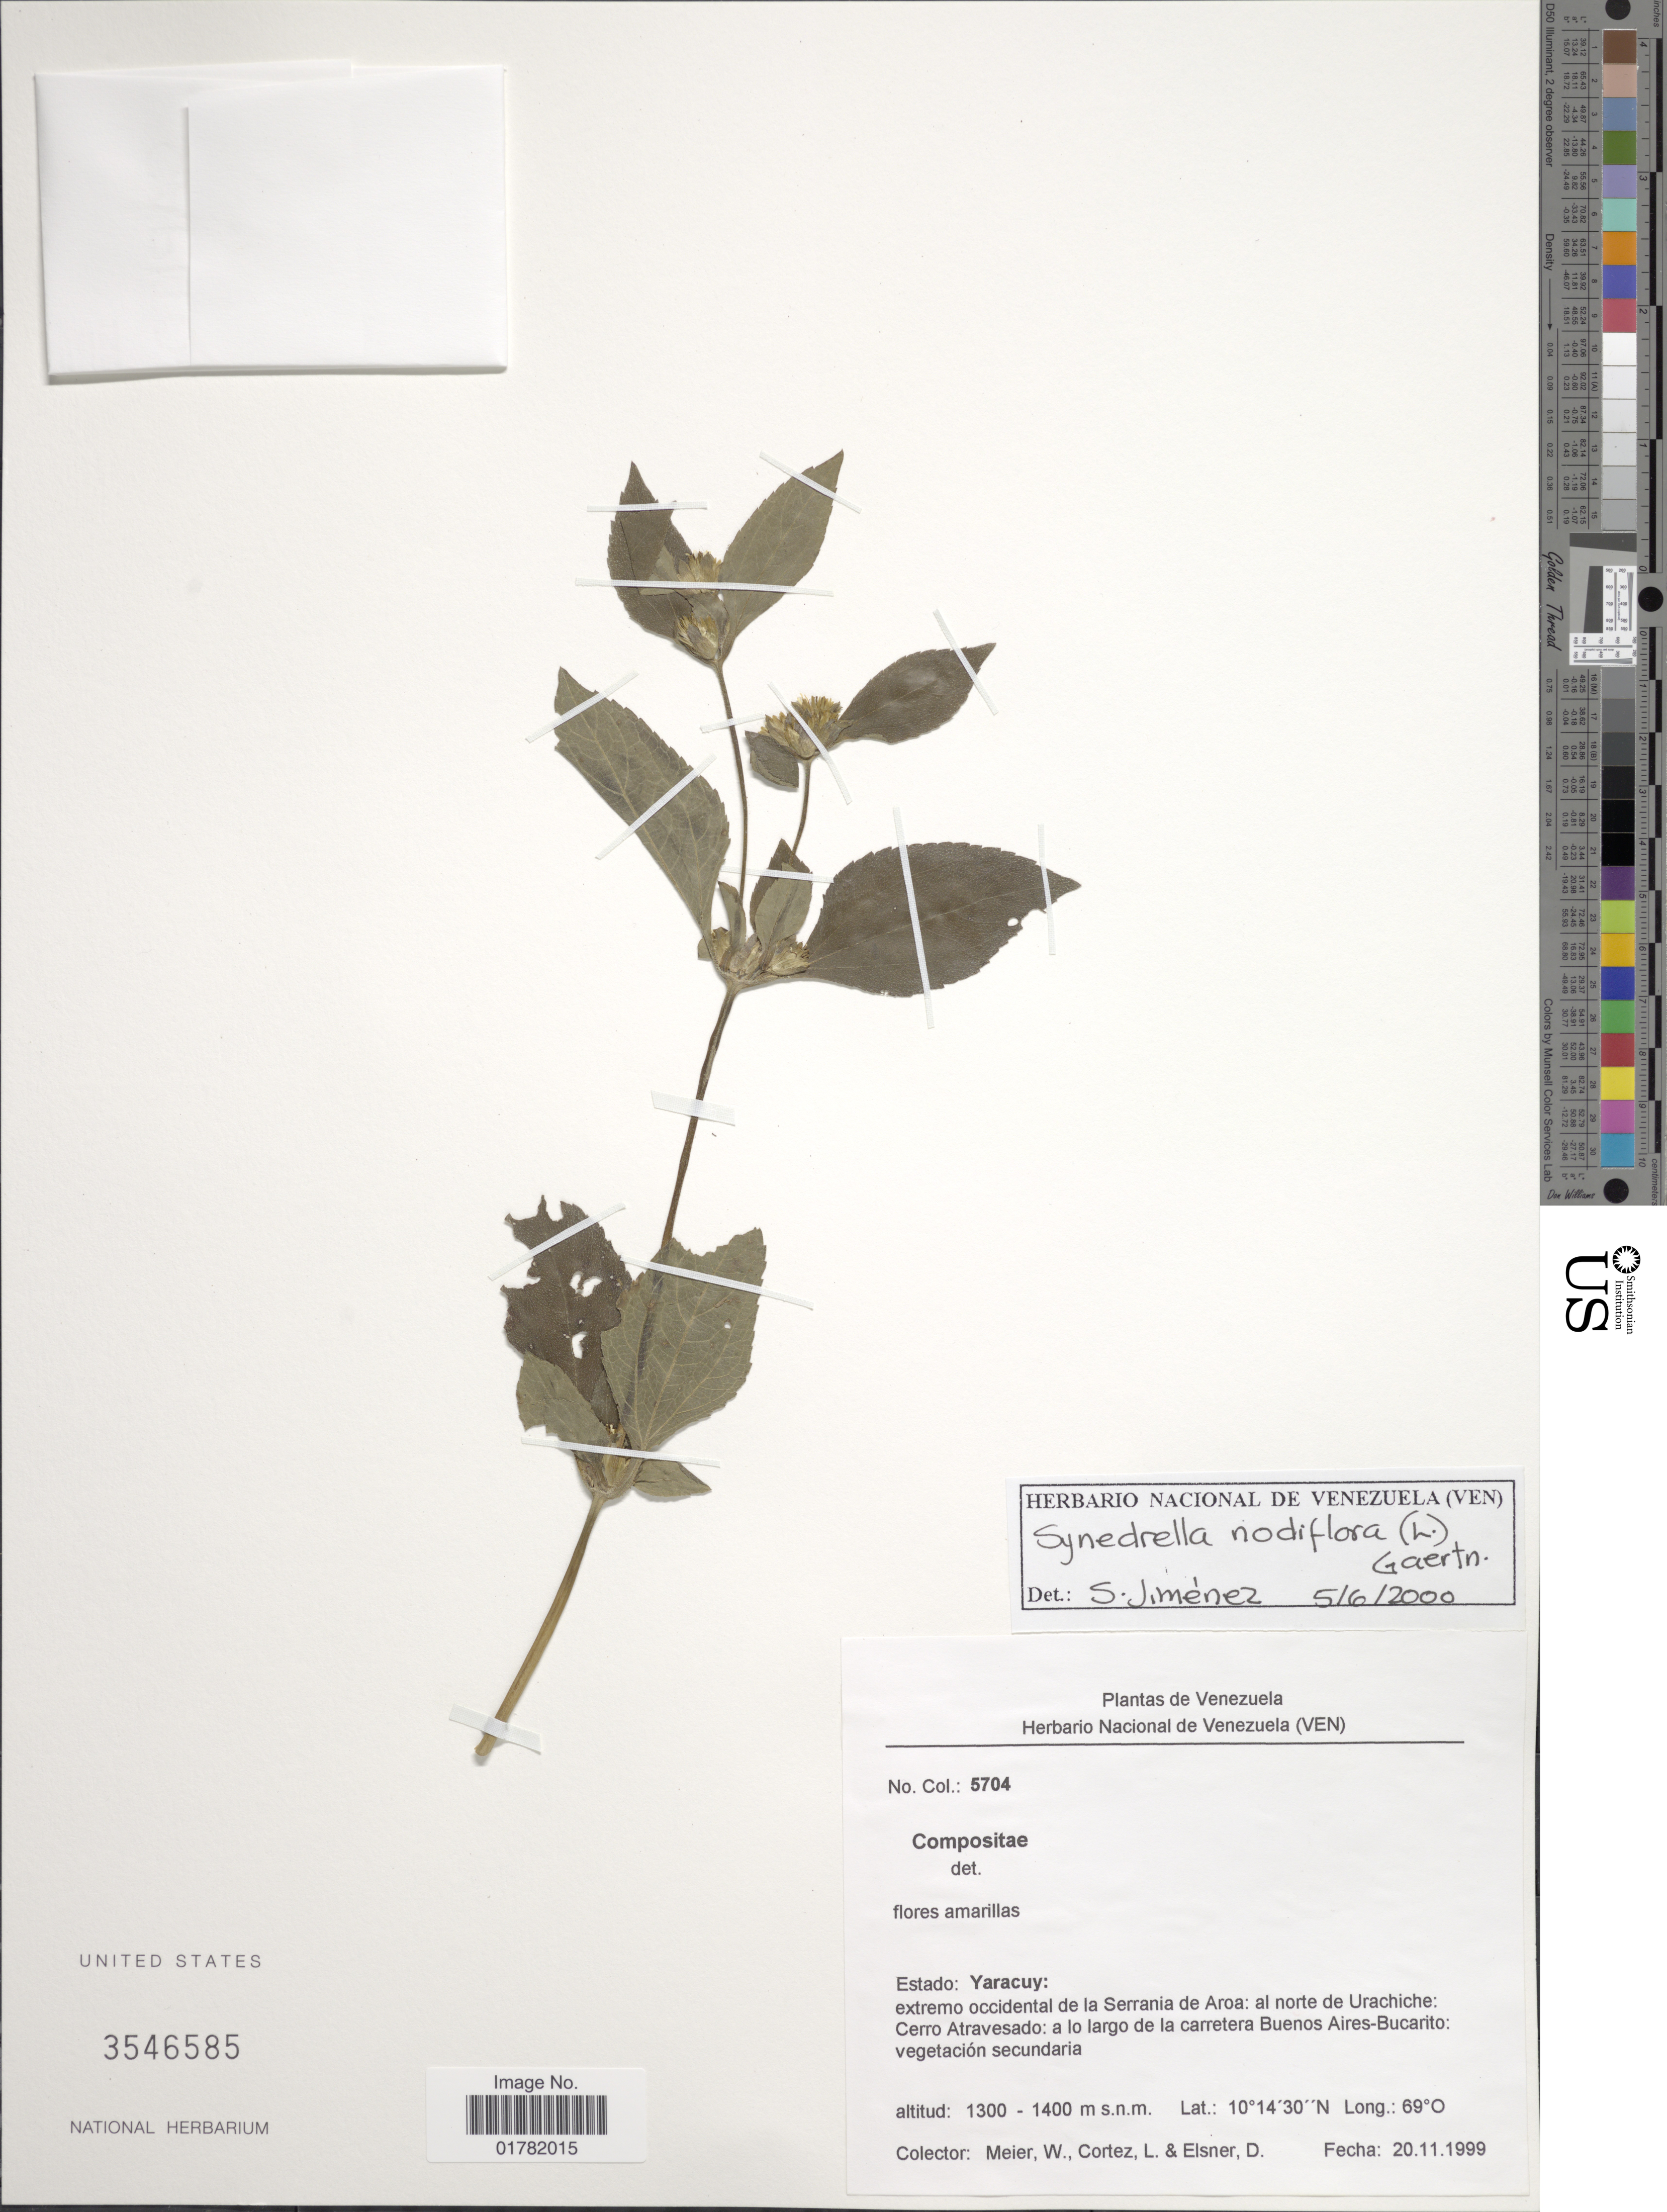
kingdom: Plantae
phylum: Tracheophyta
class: Magnoliopsida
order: Asterales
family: Asteraceae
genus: Synedrella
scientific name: Synedrella nodiflora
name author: (L.) Gaertn.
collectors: W. Meier, L. Cortéz & D. Elsner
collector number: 5704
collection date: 1999-11-20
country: Venezuela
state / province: Yaracuy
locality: Extremo occidental de la Serrania de Aroa: al norte de Urachiche: Cerro Atravesado: a lo largo de la carretera Buenos Aires-Bucarito: vegetación secudaria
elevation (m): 1300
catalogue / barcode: US 3546585